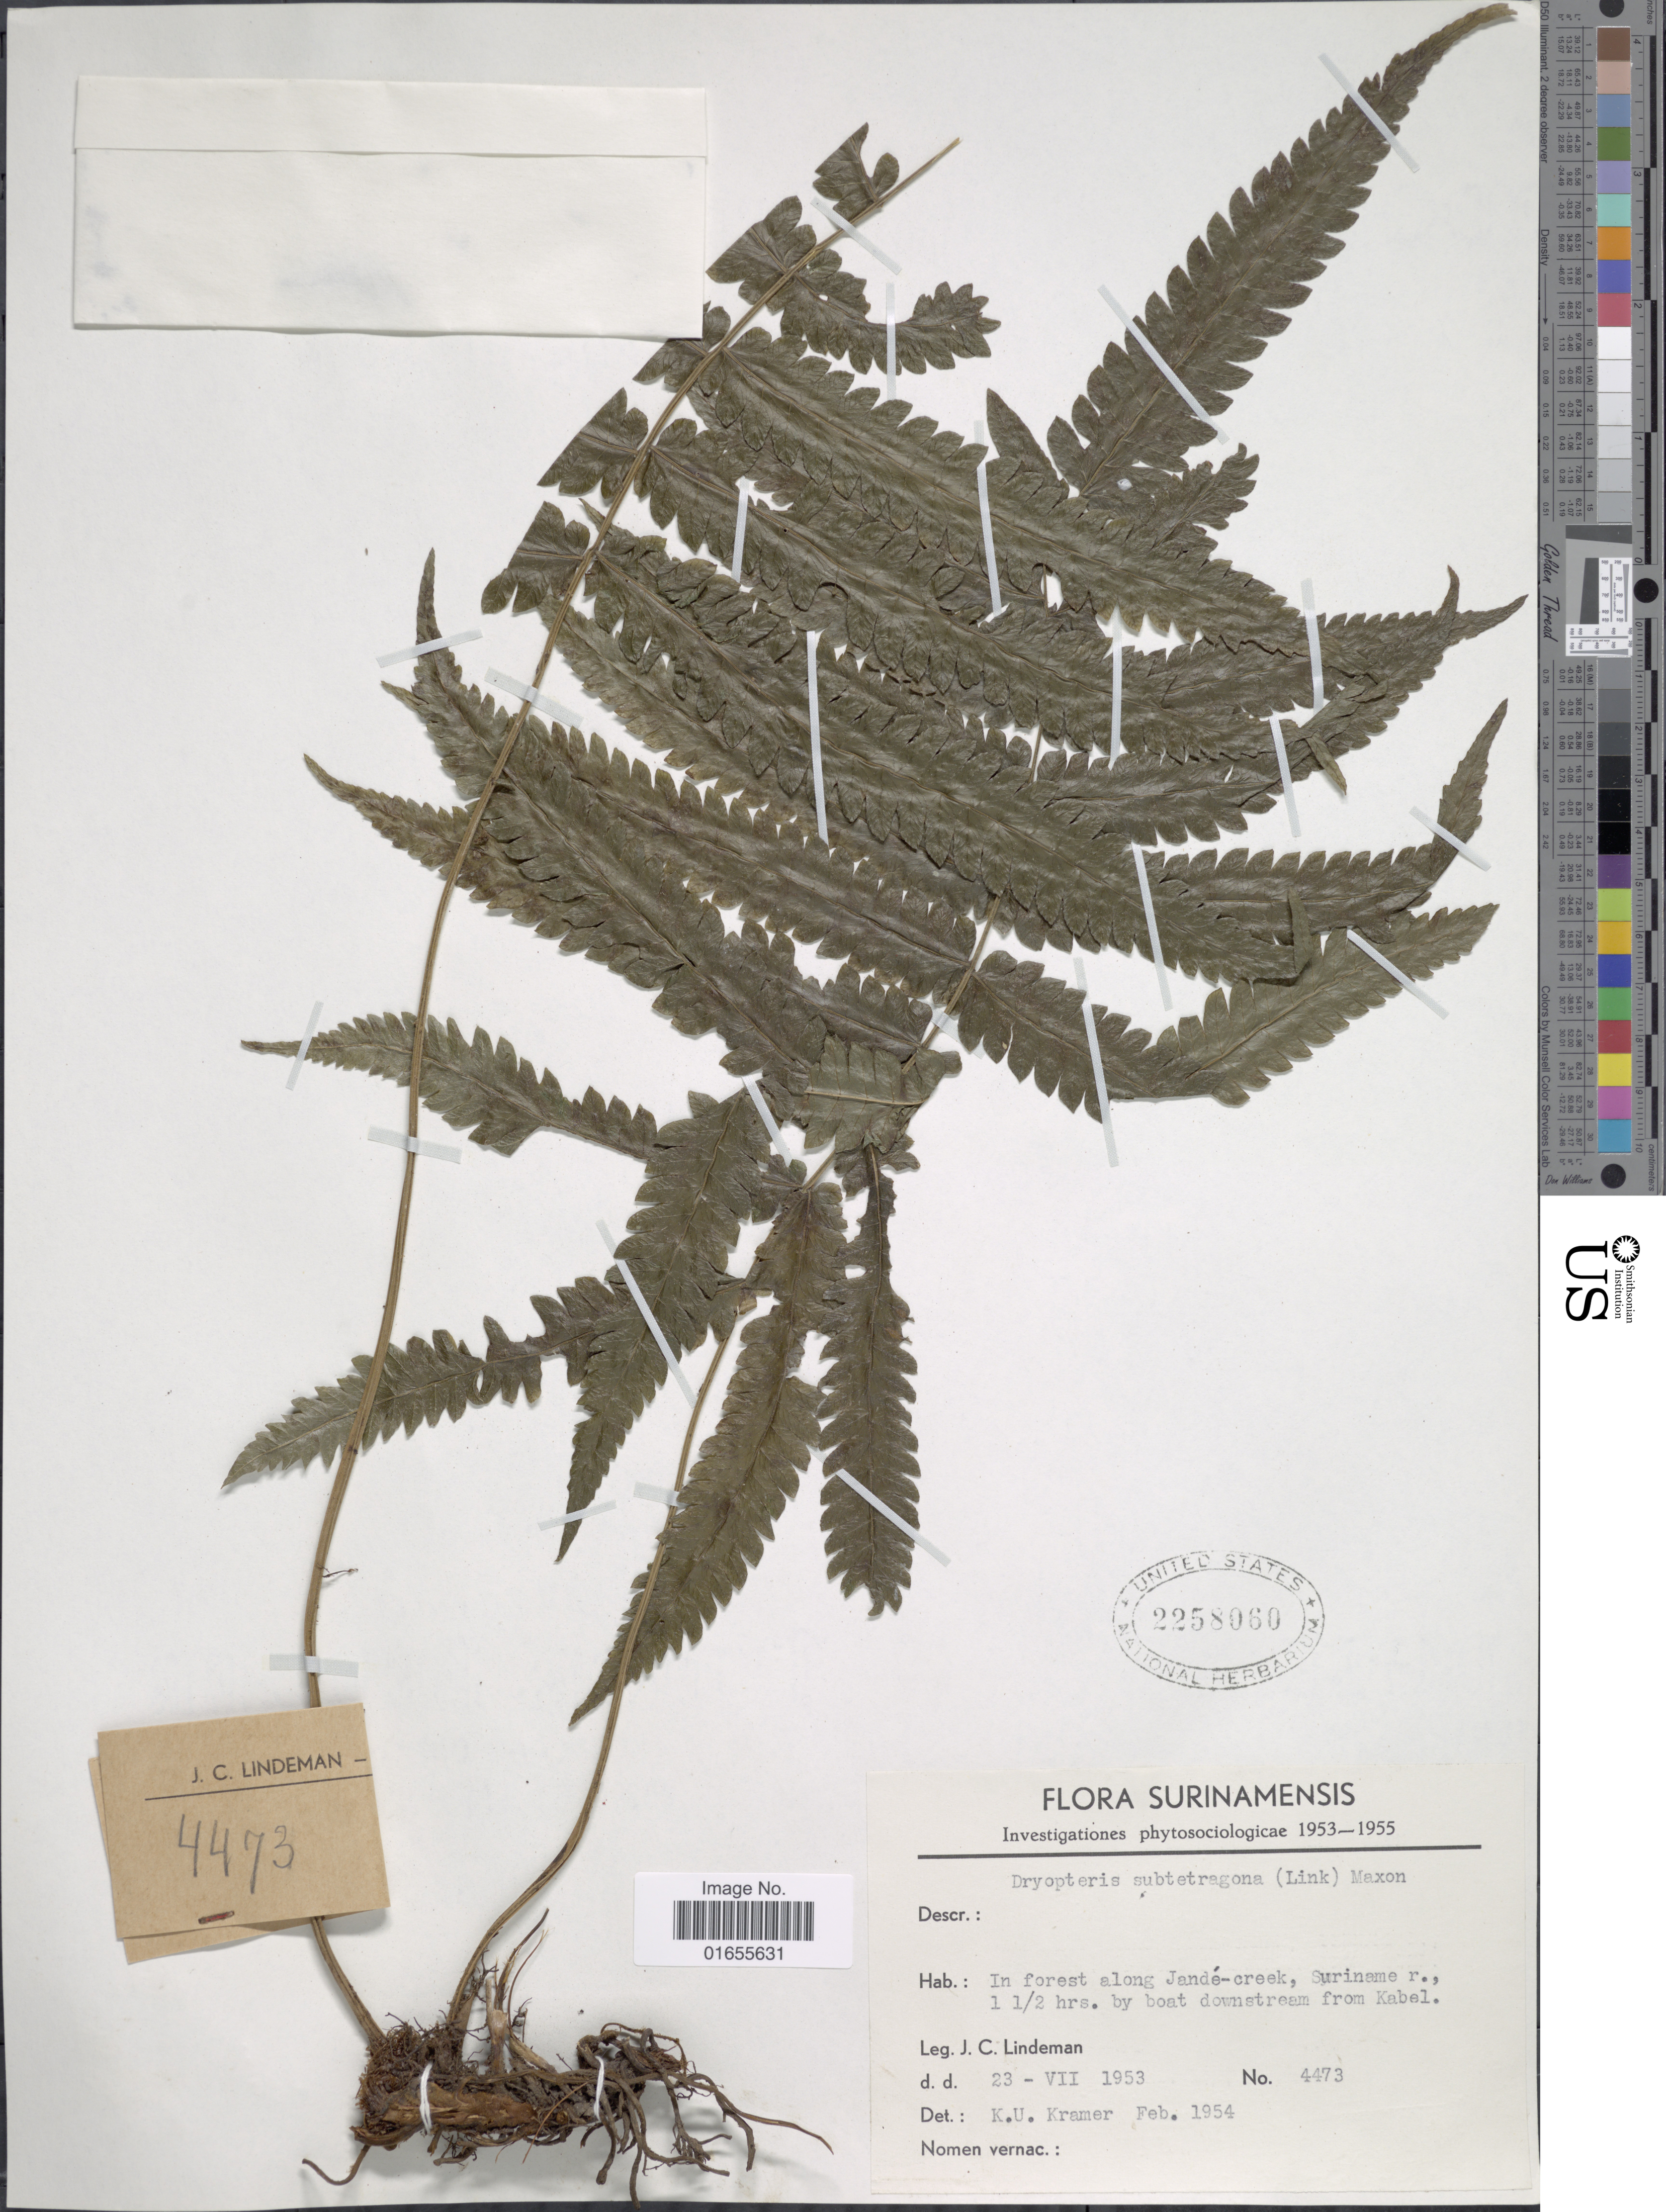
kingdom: Plantae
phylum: Tracheophyta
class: Polypodiopsida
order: Polypodiales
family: Thelypteridaceae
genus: Goniopteris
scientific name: Goniopteris tetragona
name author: (C. Presl) Sw.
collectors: J. C. Lindeman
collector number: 4473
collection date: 1953-07-23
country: Suriname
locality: In forest along Jande - Creek, Suriname r. , 1 1/2 hrs. by boat downstream from Kabel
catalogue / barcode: US 2258060